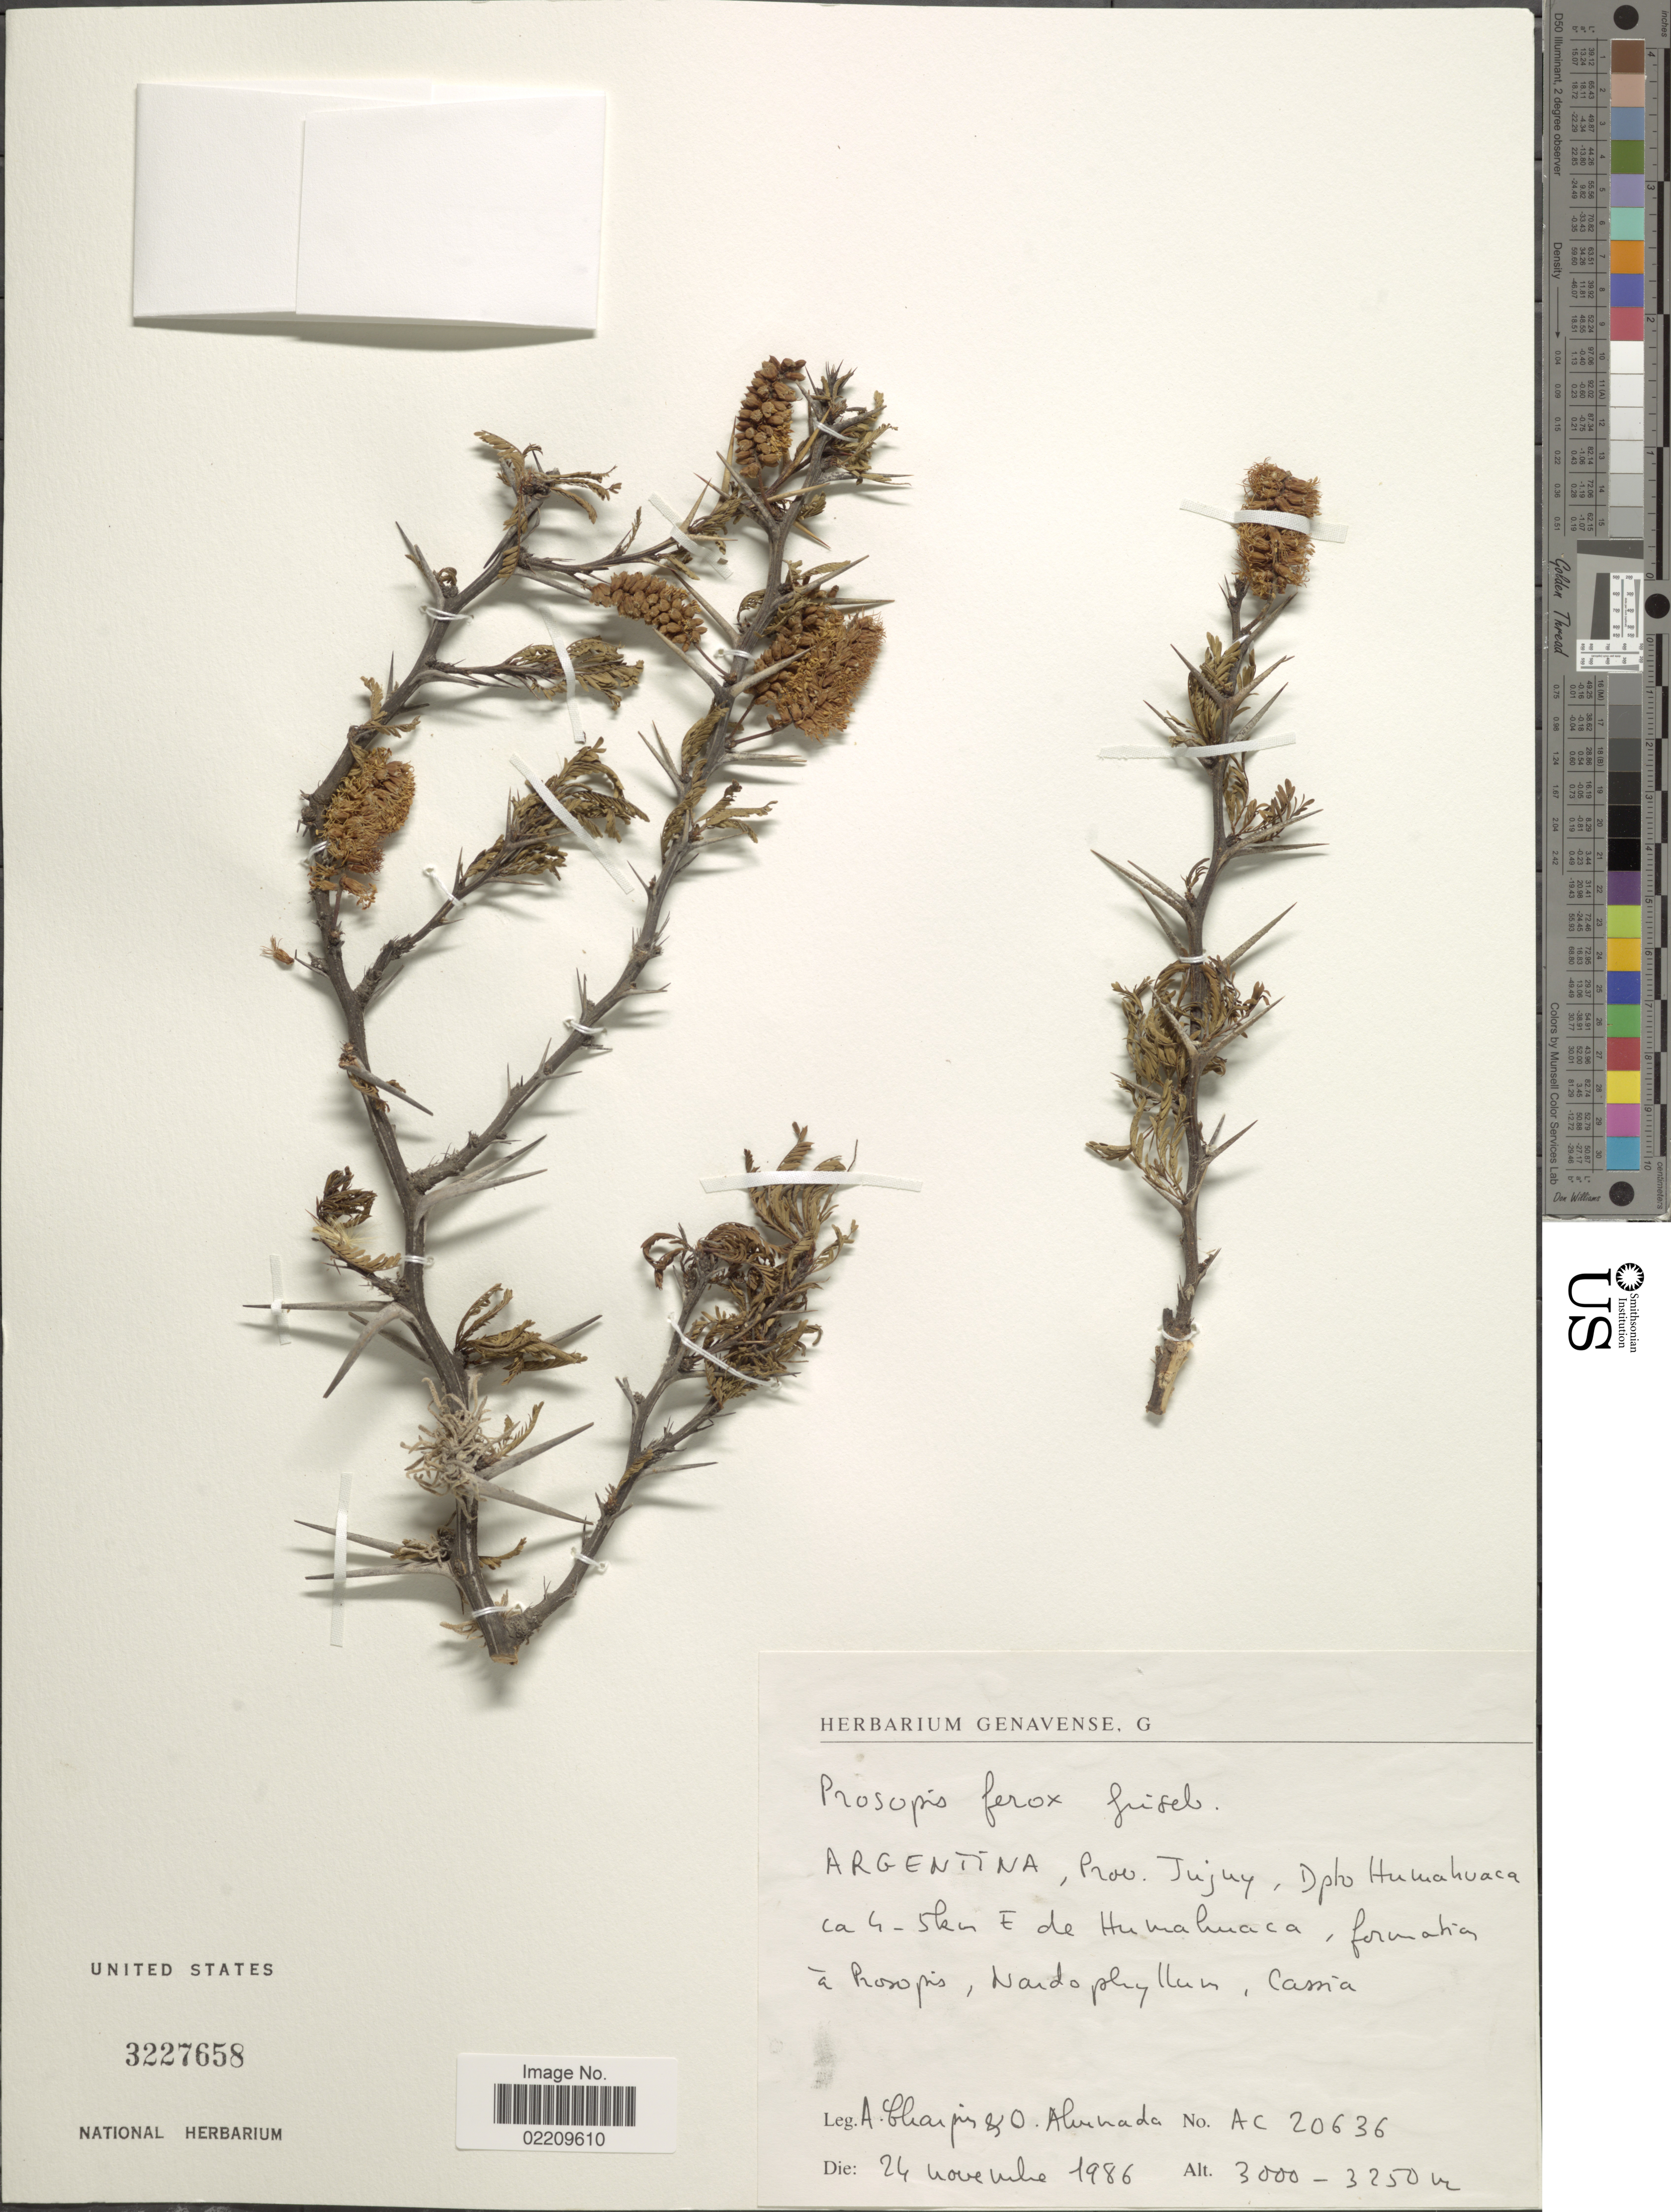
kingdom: Plantae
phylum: Tracheophyta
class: Magnoliopsida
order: Fabales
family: Fabaceae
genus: Strombocarpa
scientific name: Strombocarpa ferox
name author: (Griseb.) C. E. Hughes & G.P. Lewis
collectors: A. Charpin & O. Ahumada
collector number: AC20636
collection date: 1986-11-24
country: Argentina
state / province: Jujuy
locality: Depto. Humahuaca ca 4-5 km E de Humahuaca.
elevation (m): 3000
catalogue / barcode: US 3227658